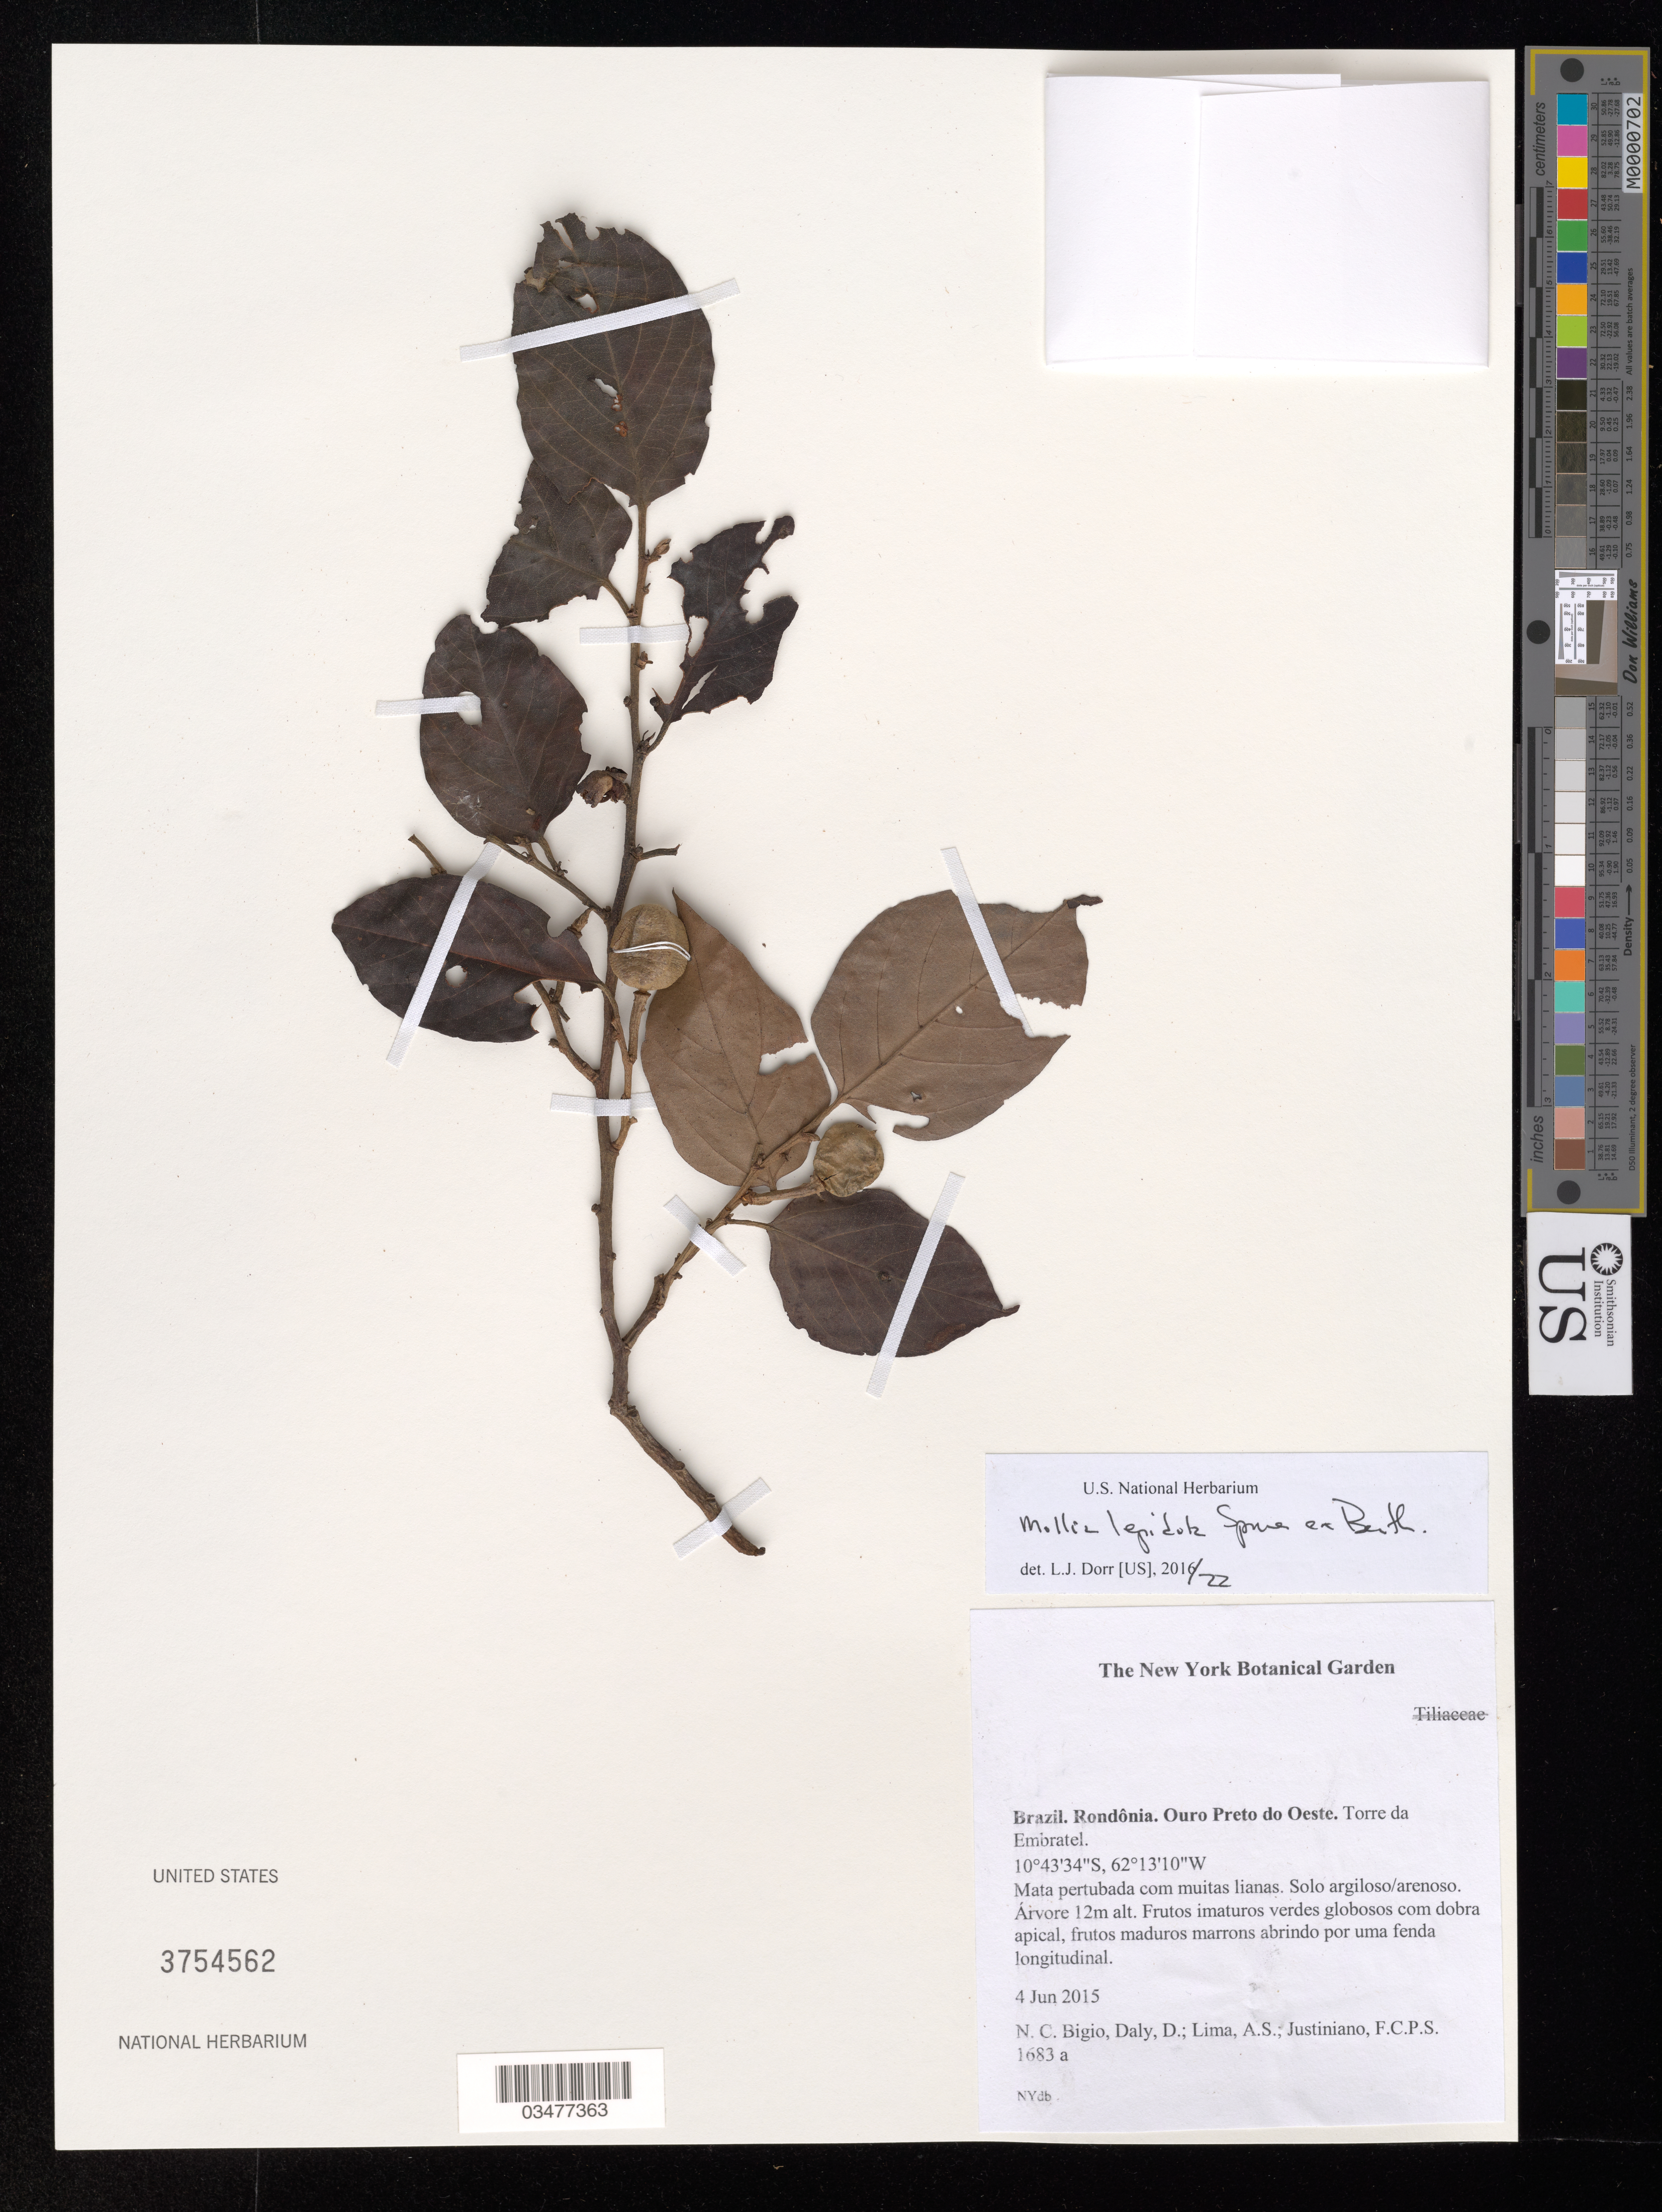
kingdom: Plantae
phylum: Tracheophyta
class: Magnoliopsida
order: Malvales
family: Malvaceae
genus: Mollia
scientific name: Mollia lepidota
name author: Spruce ex Benth.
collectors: N. C. Bigio, D. Daly, A. Lima & F. Justiniano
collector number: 1683a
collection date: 2015-06-04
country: Brazil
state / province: Rondônia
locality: Ouro Preto do Oeste. Torre da Embratel.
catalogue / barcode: US 3754562